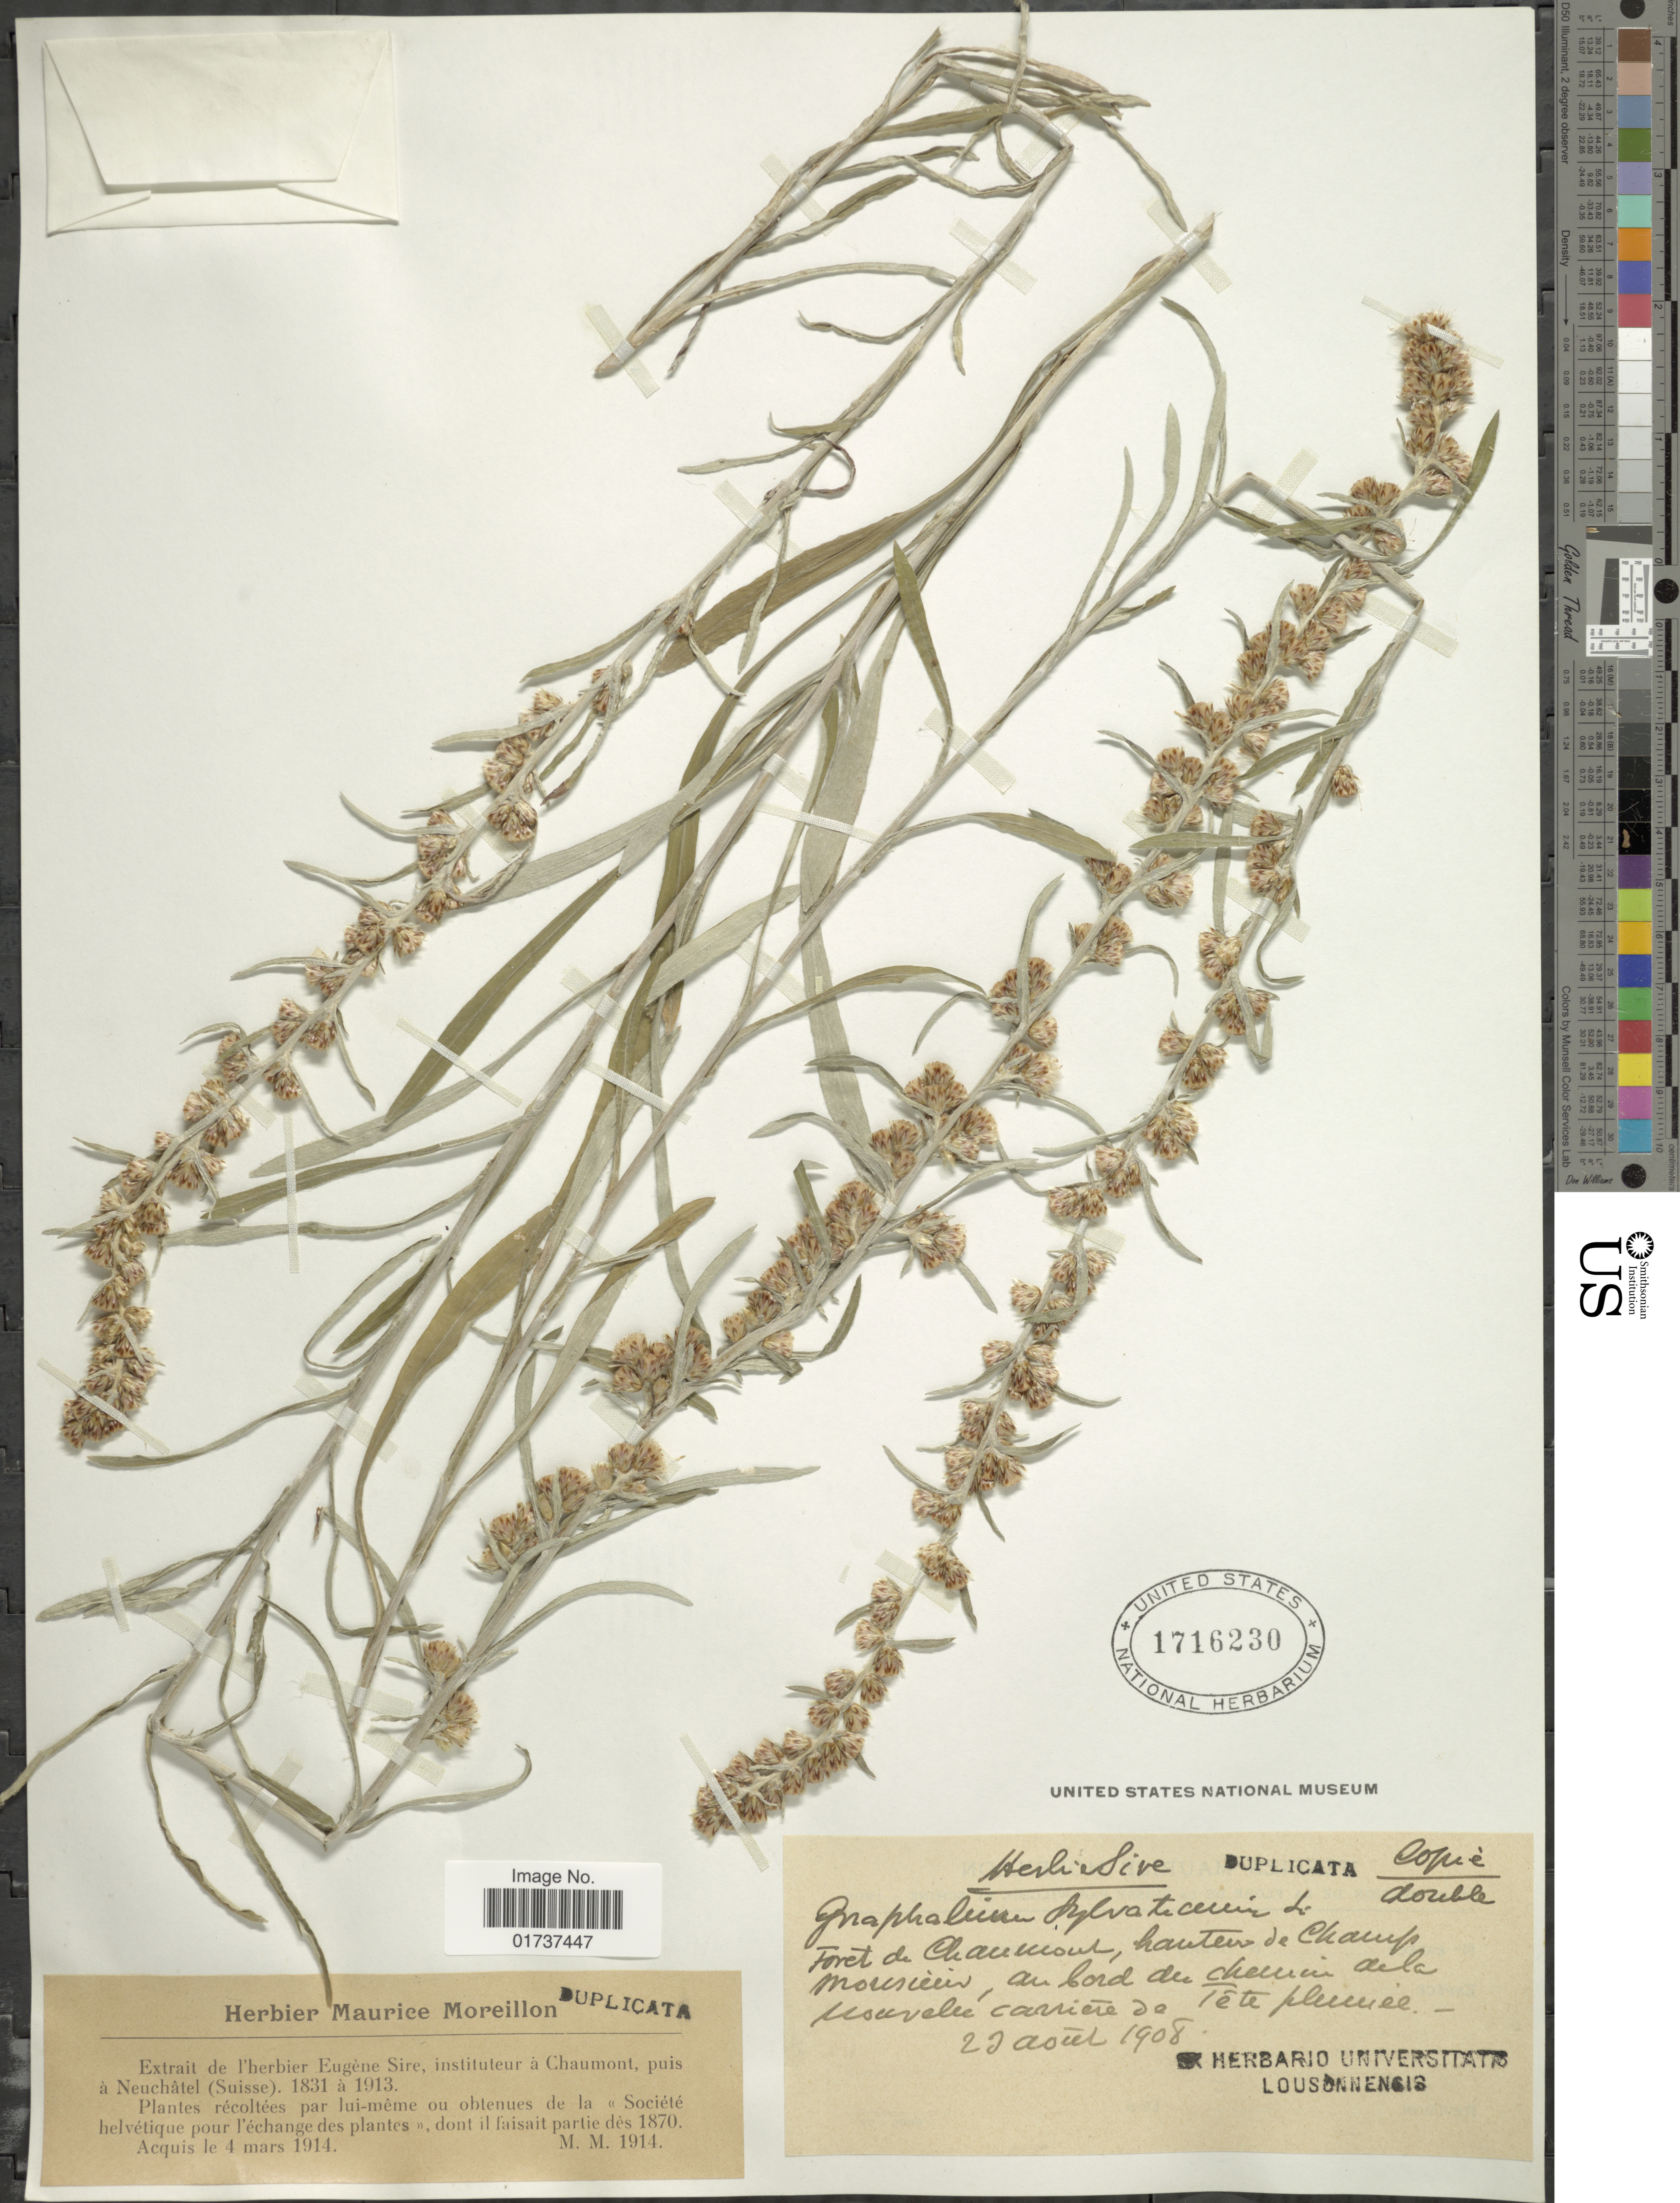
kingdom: Plantae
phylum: Tracheophyta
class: Magnoliopsida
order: Asterales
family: Asteraceae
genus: Gnaphalium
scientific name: Gnaphalium sylvaticum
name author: L.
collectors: ex herb. Sive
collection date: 1908-08-23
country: France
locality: Forét de Chaumont, hauteur de Champ Moresier, an borde de [illegible text] reservelée carriere Téte [illegible text]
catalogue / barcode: US 1716230-2